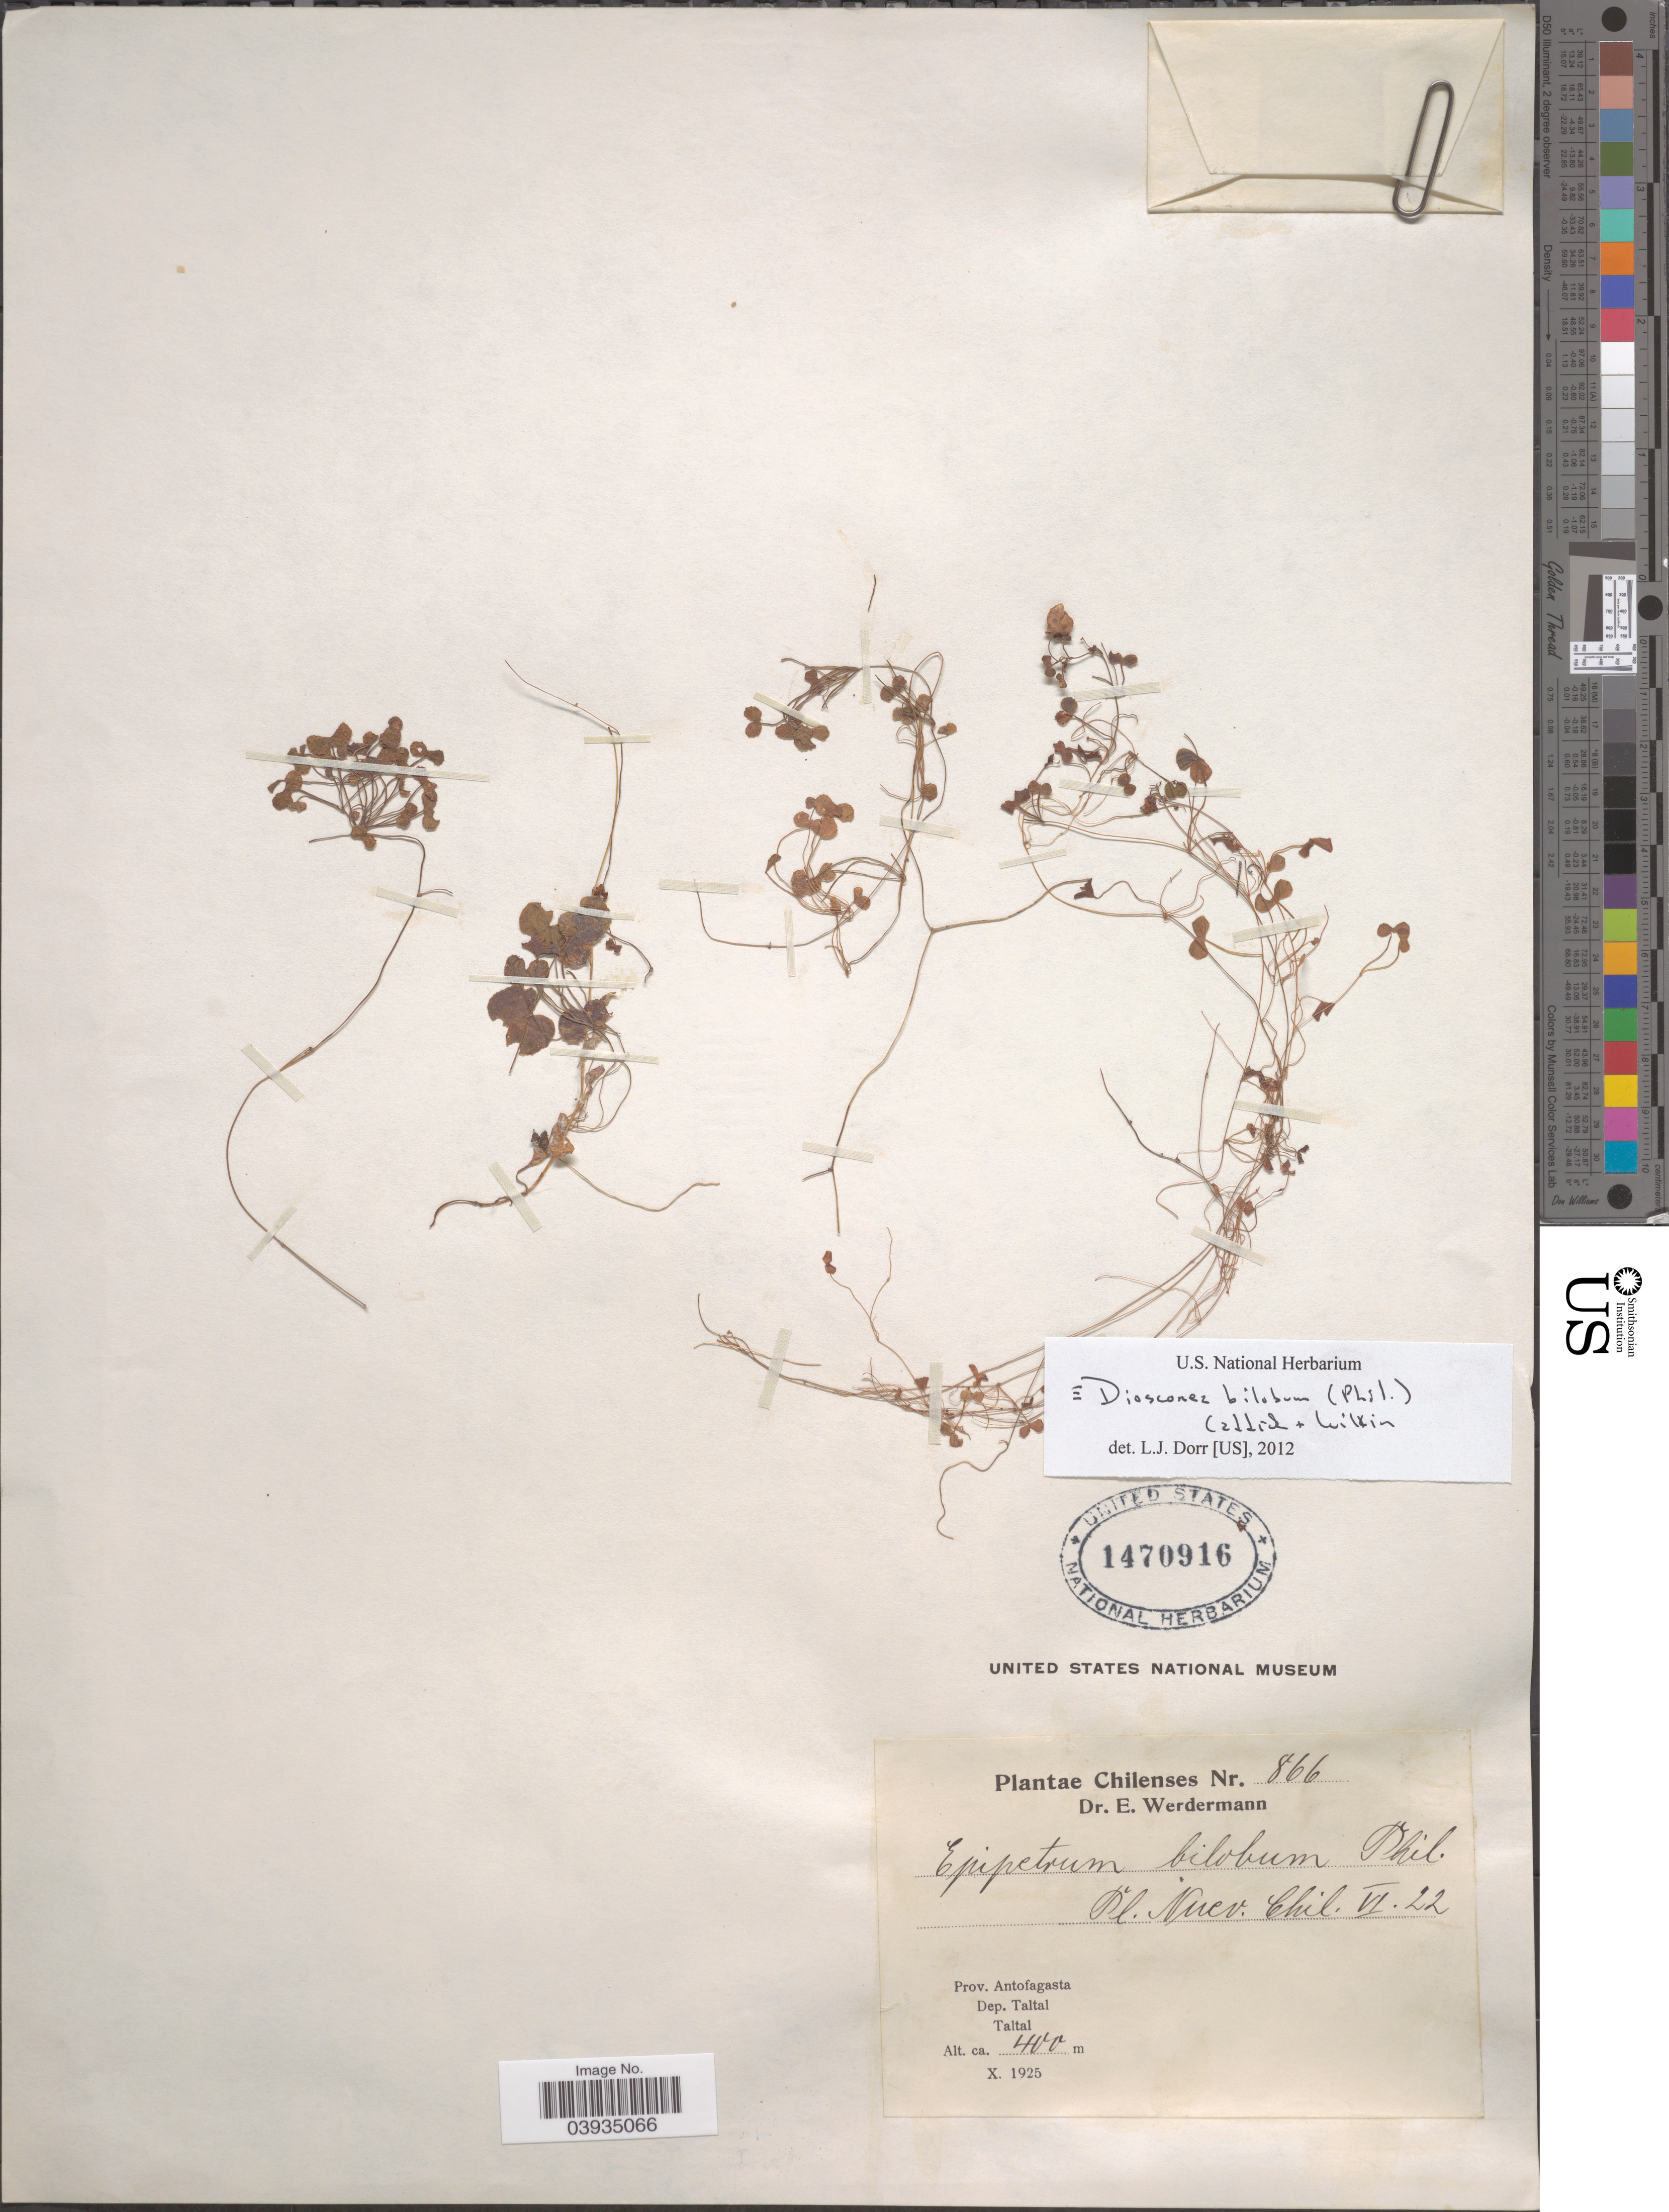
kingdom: Plantae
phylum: Tracheophyta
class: Liliopsida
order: Dioscoreales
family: Dioscoreaceae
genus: Dioscorea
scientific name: Dioscorea biloba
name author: (Phil.) Caddick & Wilkin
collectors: E. Werdermann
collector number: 866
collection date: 1925-10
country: Chile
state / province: Antofagasta (II)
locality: Dep.Taltal. Taltal.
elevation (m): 400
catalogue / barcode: US 1470916